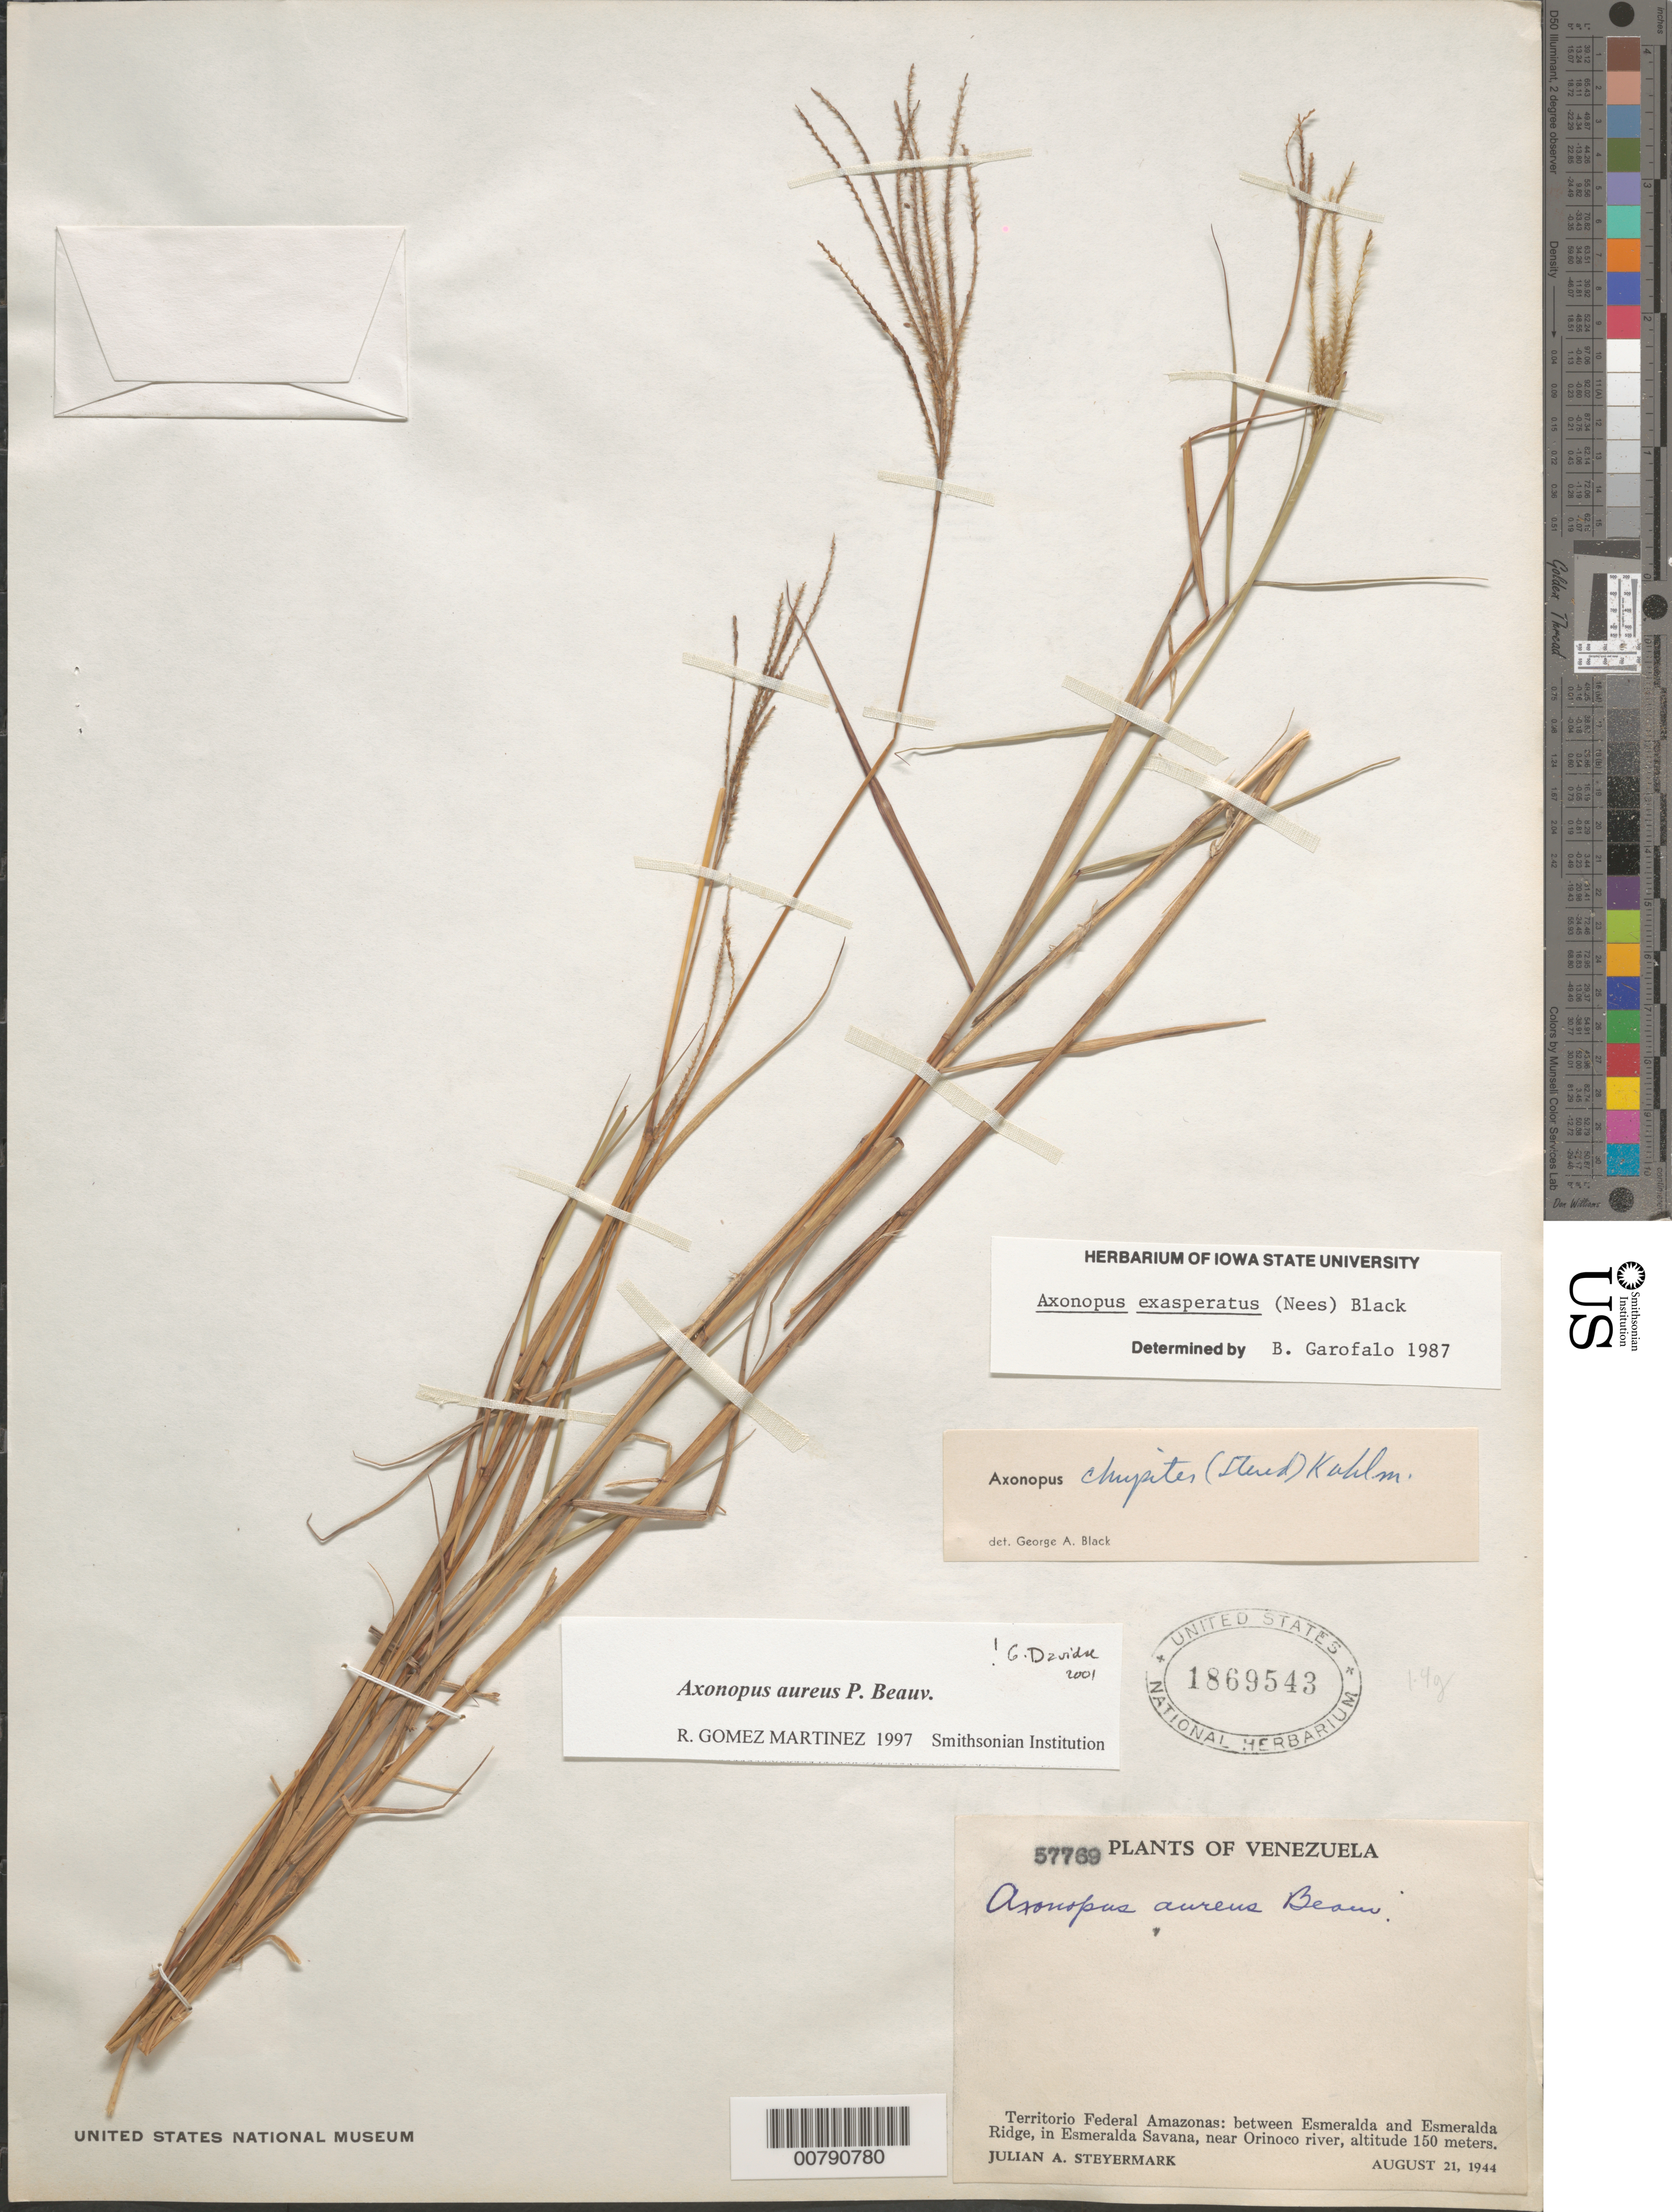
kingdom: Plantae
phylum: Tracheophyta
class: Liliopsida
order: Poales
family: Poaceae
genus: Axonopus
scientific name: Axonopus aureus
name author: P. Beauv.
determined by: Davidse, Gerrit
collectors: J. Steyermark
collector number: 57769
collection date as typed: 21-Aug-44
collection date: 1944-08-21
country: Venezuela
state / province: Amazonas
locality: Esmeralda Savanna, between Esmeralda and Esmeralda Ridge, near Orinoco R.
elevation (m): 150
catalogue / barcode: US 1869543